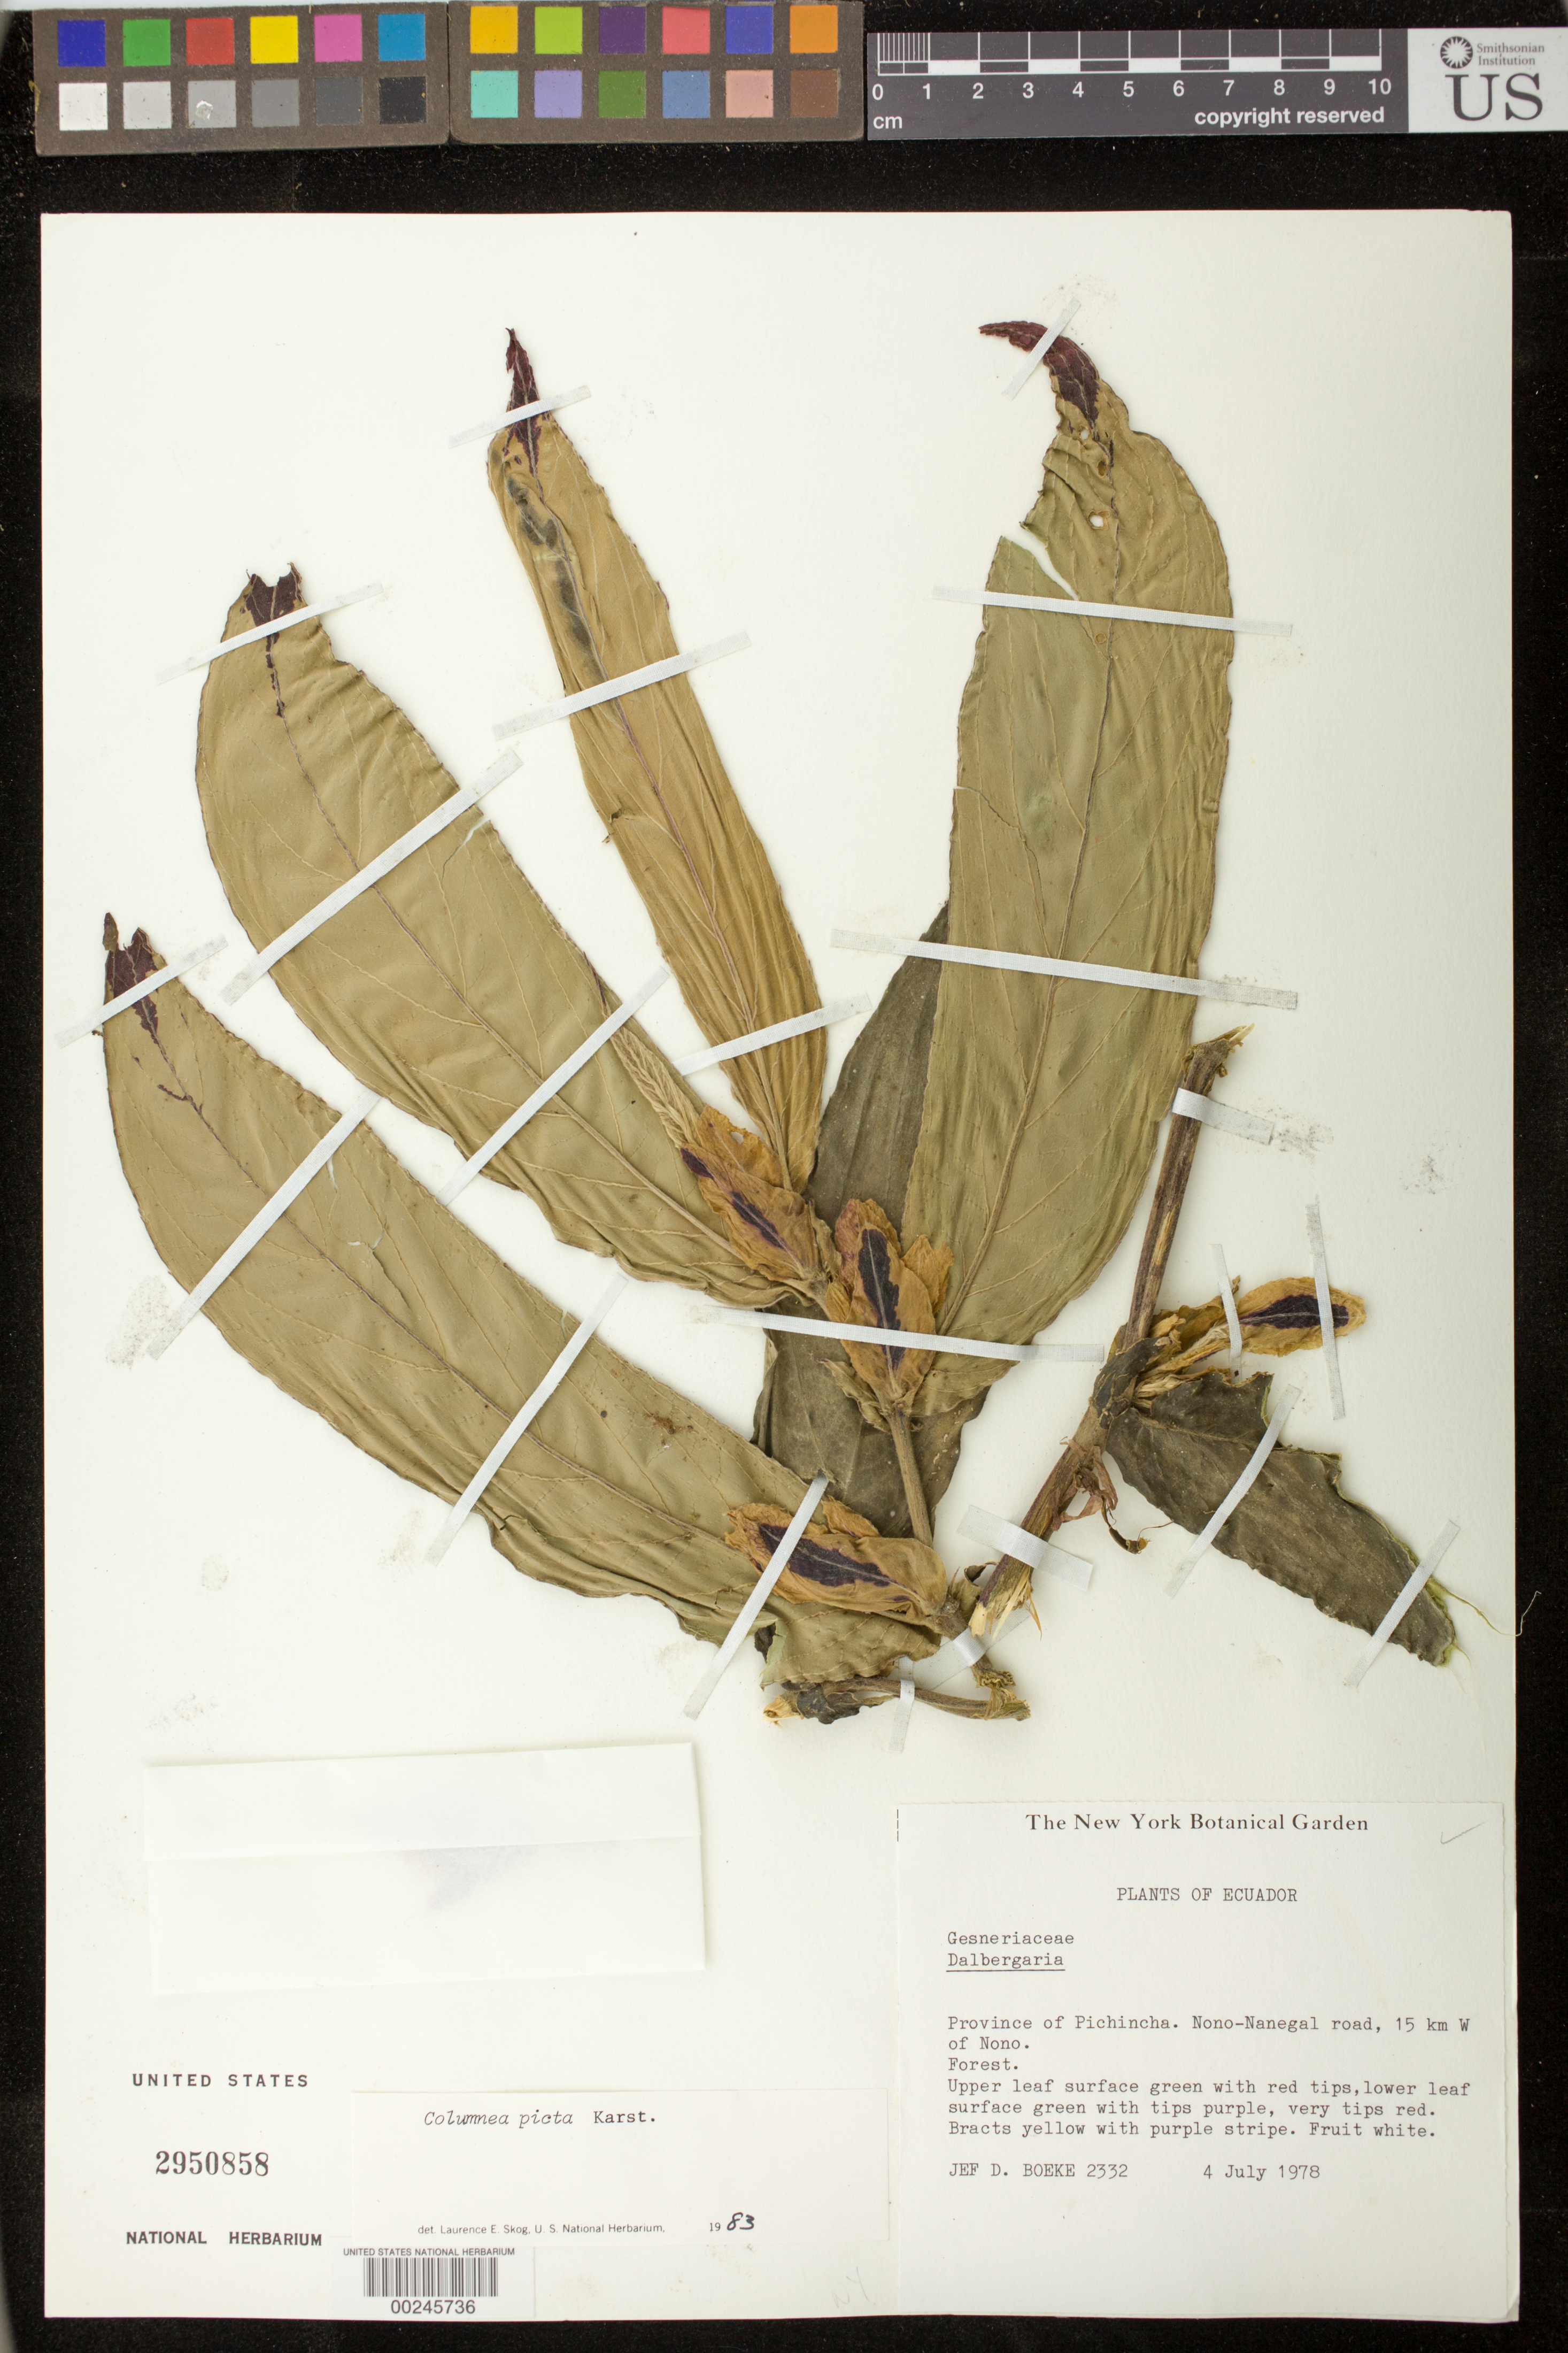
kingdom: Plantae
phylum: Tracheophyta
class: Magnoliopsida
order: Lamiales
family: Gesneriaceae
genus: Columnea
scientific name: Columnea karsteniana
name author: Singh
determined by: Skog, Laurence E.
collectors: J. D. Boeke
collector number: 2332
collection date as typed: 04 Jul 1978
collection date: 1978-07-04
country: Ecuador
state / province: Pichincha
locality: Nono-Nanegal road, 15 km W of Nono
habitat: Forest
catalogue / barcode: US 2950858